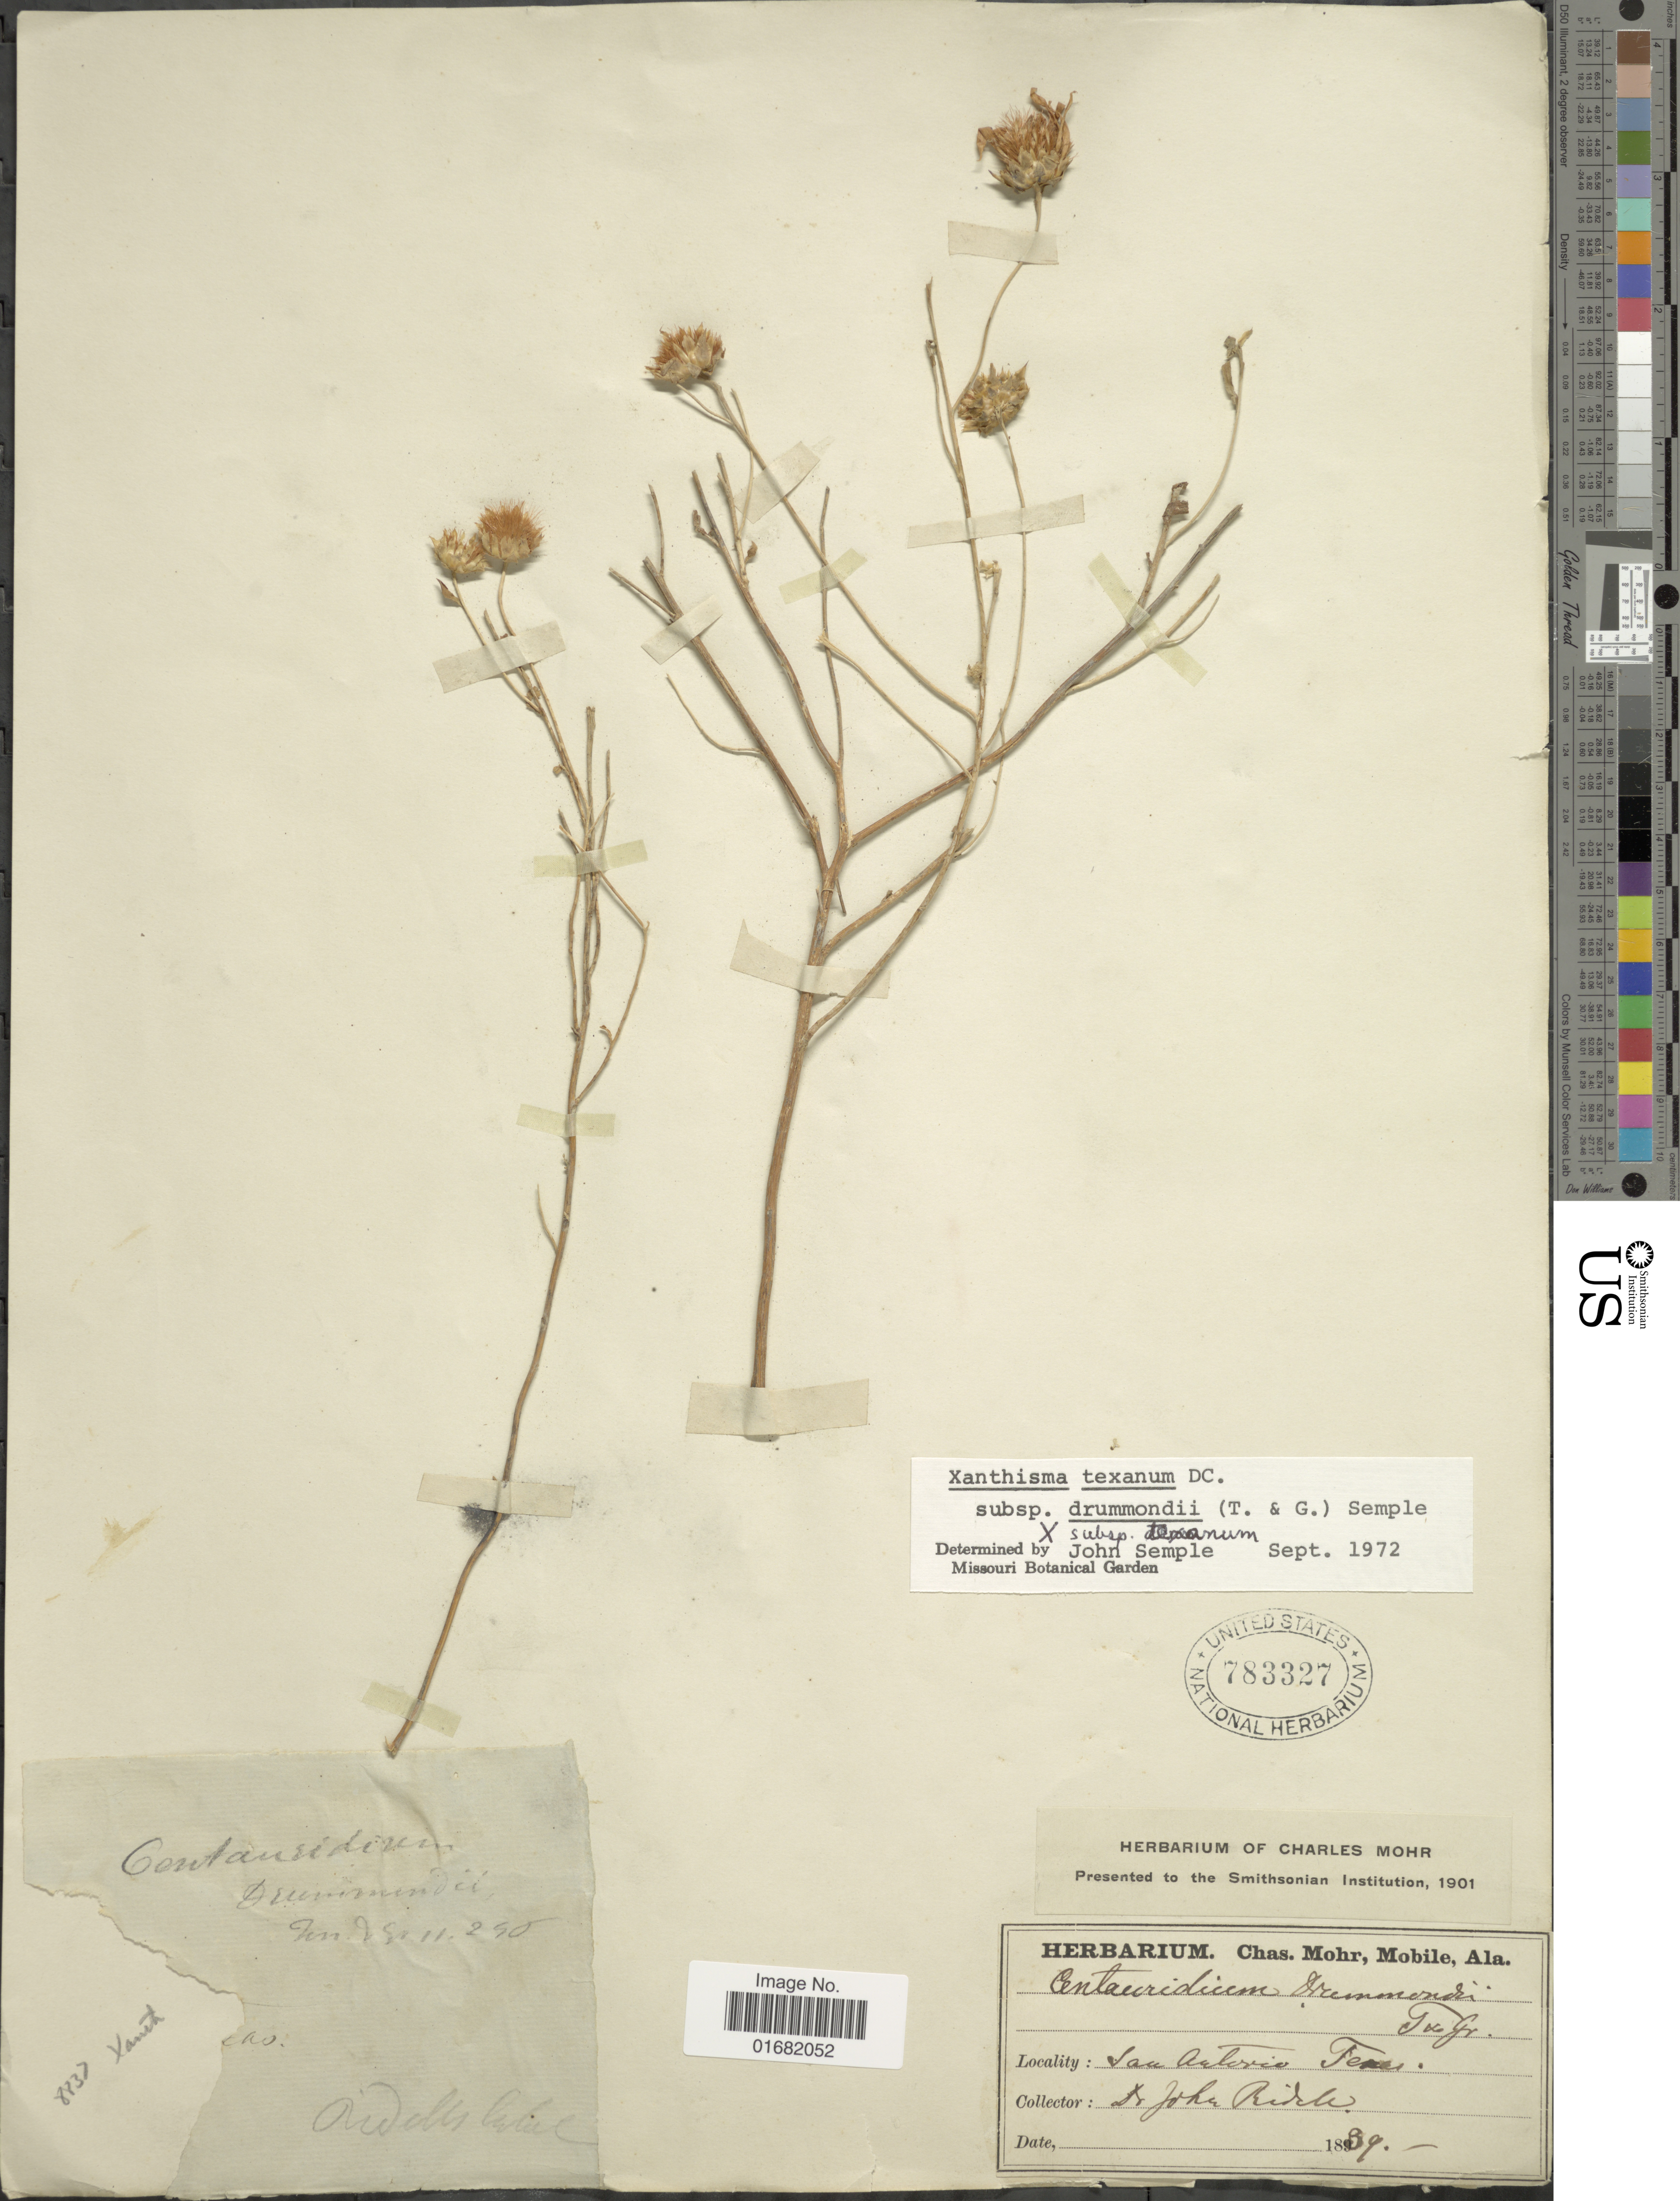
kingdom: Plantae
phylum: Tracheophyta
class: Magnoliopsida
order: Asterales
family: Asteraceae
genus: Xanthisma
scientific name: Xanthisma texanum subsp. drummondii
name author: (Torr. & A. Gray) Semple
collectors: J. Kirk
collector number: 290?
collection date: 1889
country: United States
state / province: Texas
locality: San Antonio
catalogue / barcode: US 783327